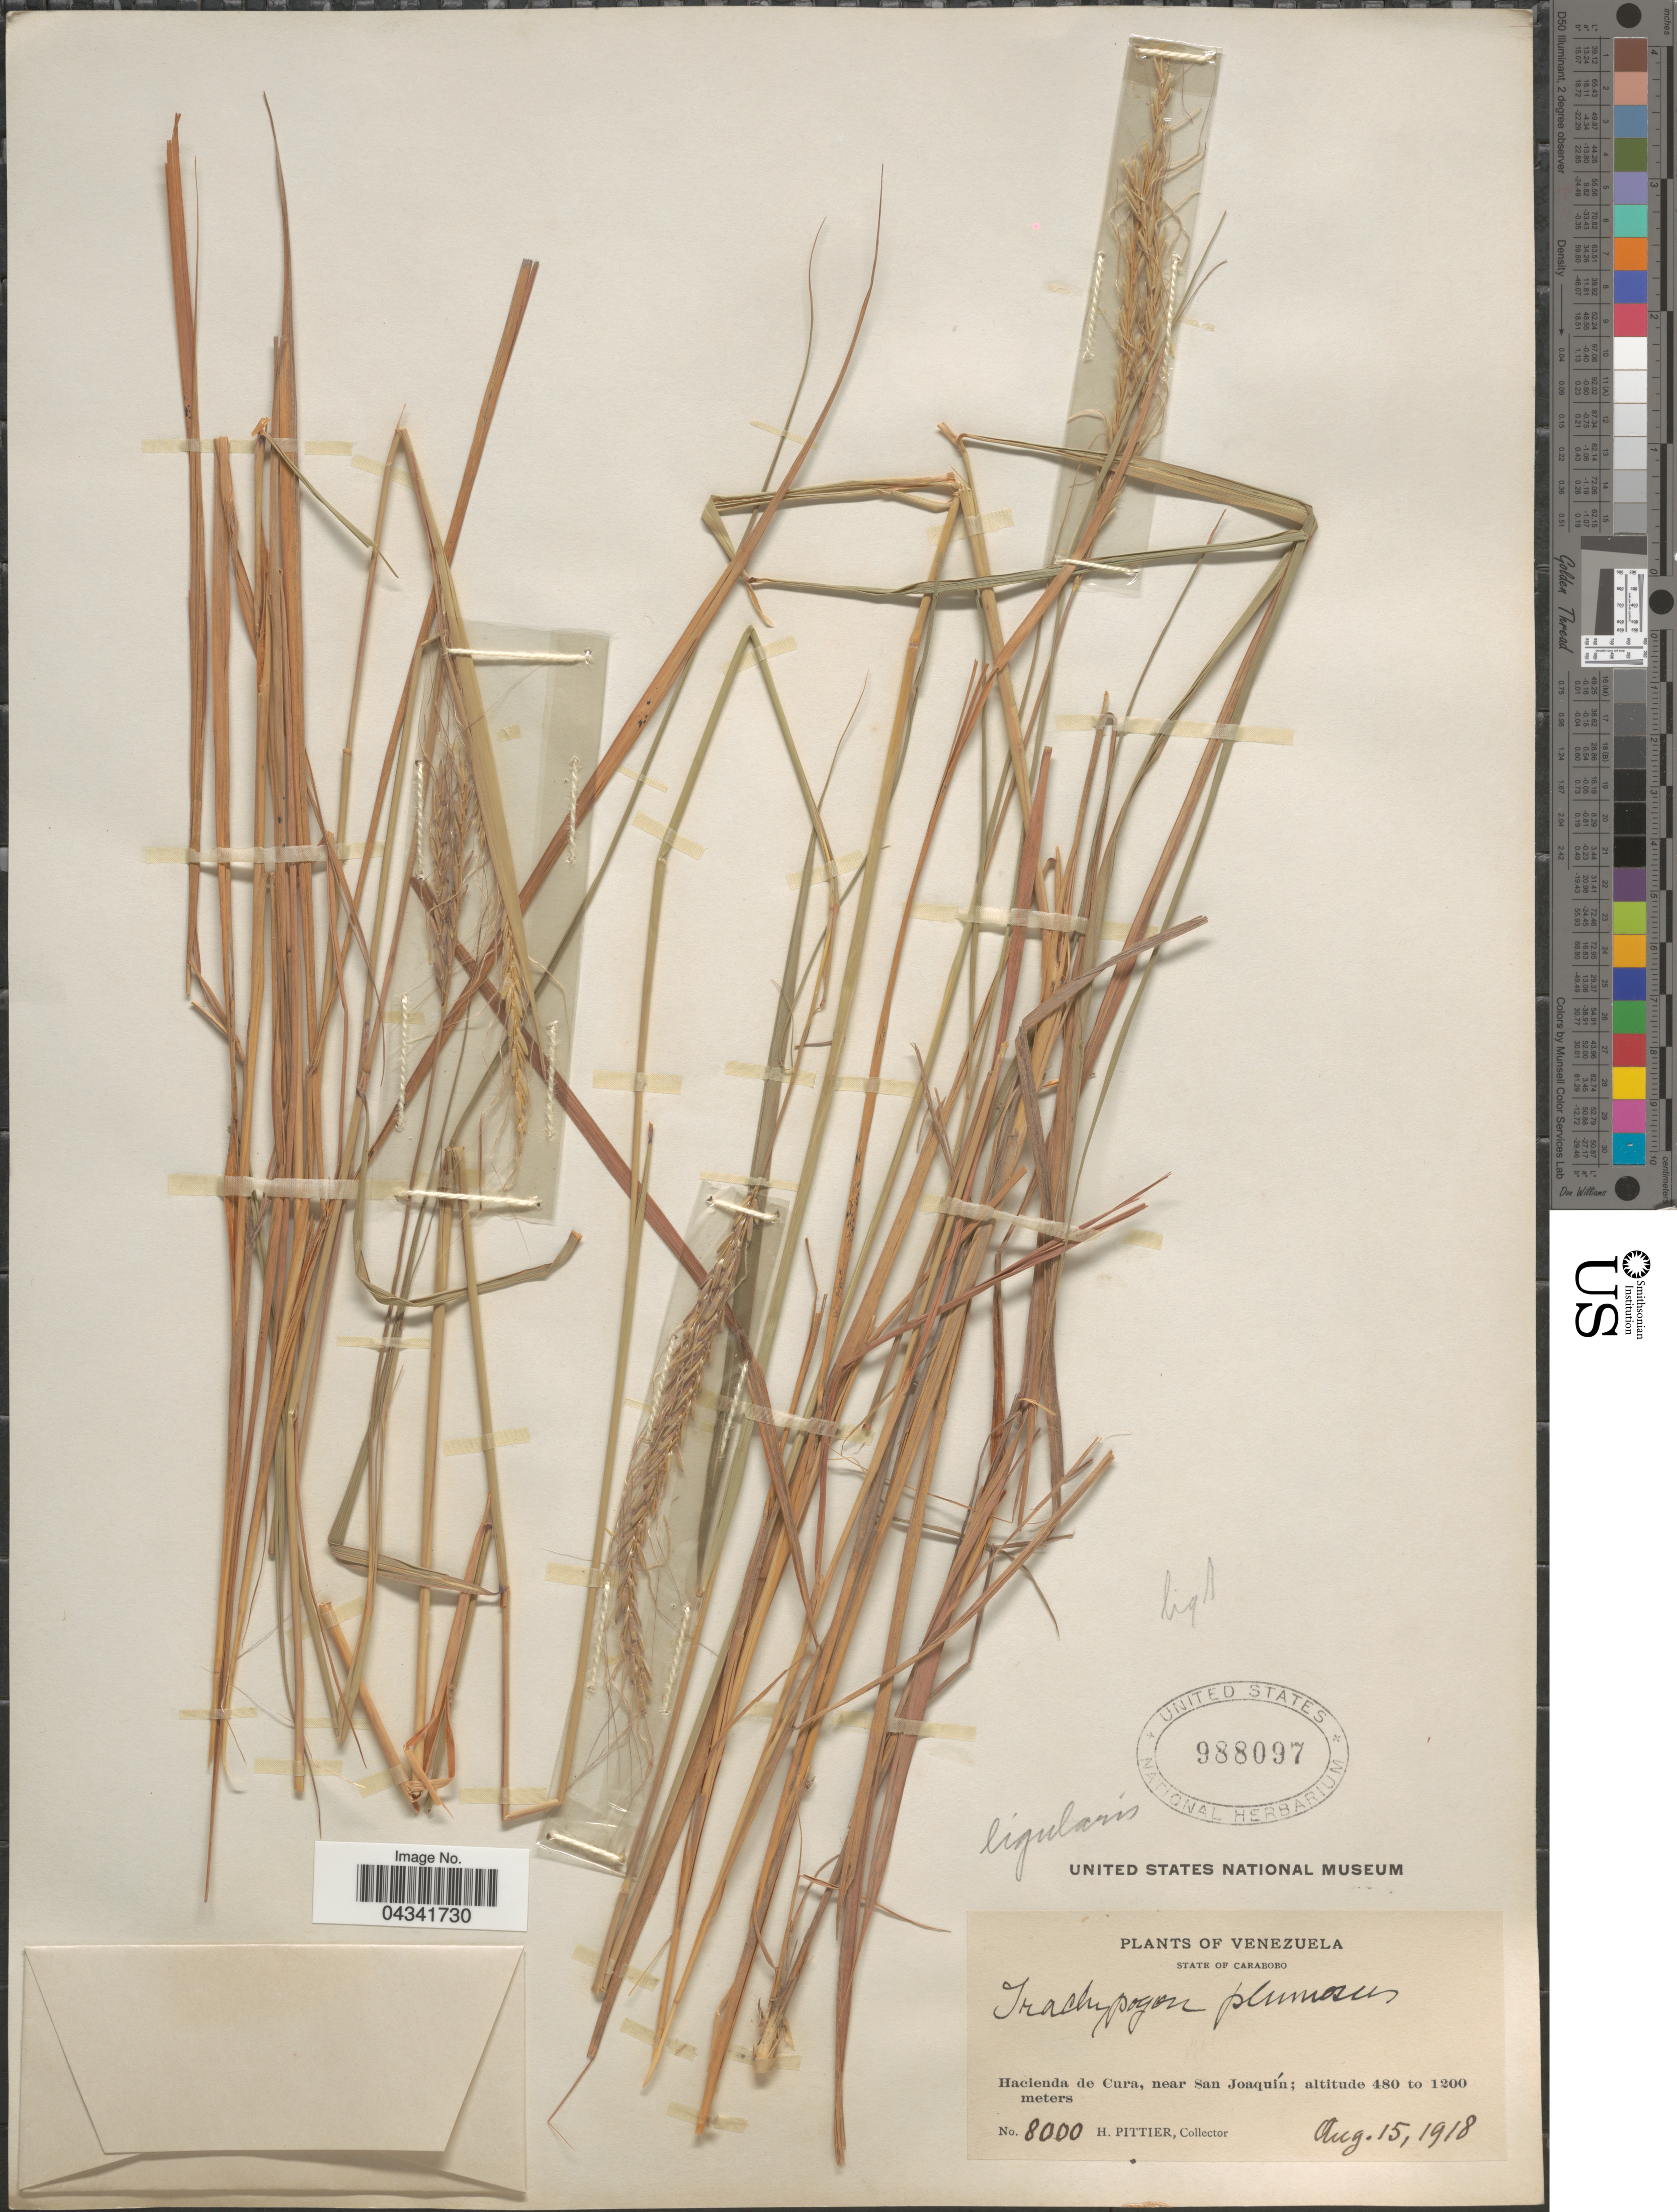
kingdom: Plantae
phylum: Tracheophyta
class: Liliopsida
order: Poales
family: Poaceae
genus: Trachypogon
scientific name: Trachypogon spicatus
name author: (L. f.) Kuntze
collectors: H. F. Pittier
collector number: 8000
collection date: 1918-08-15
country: Venezuela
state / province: Carabobo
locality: Hacienda de Cura, near San Joaquín.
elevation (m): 480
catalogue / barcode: US 988097